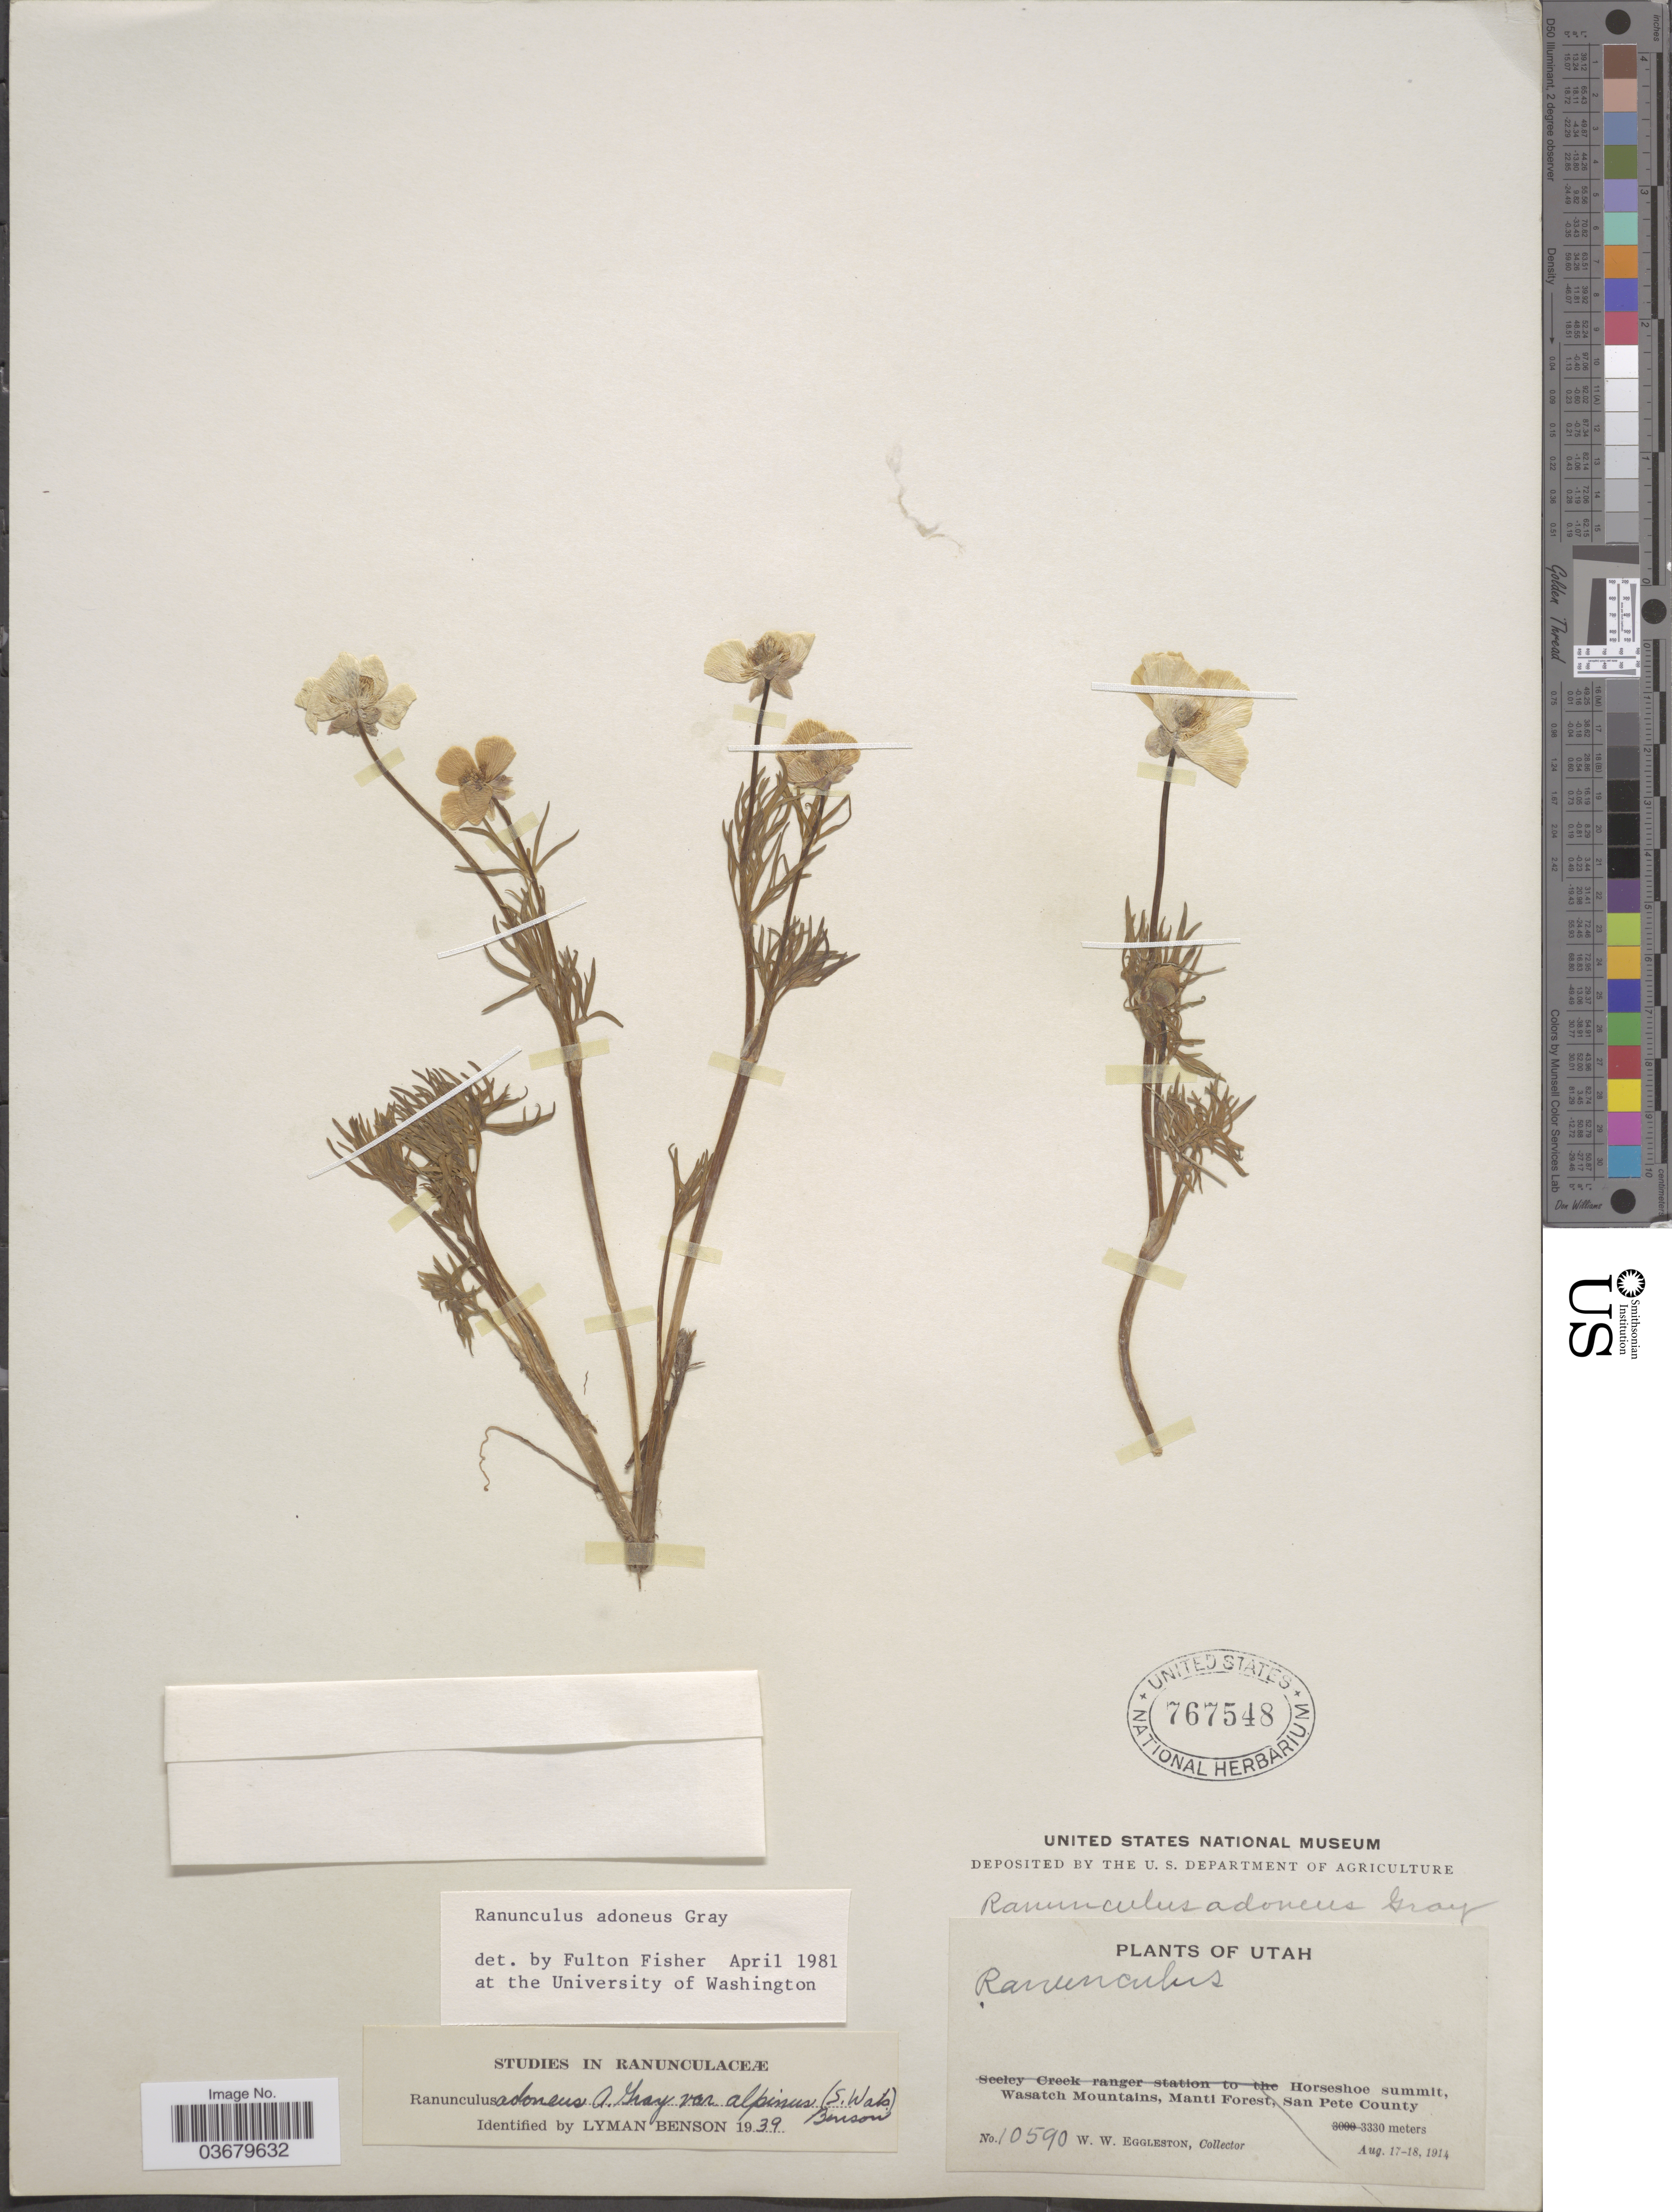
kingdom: Plantae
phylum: Tracheophyta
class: Magnoliopsida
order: Ranunculales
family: Ranunculaceae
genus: Ranunculus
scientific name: Ranunculus adoneus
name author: A. Gray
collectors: W. W. Eggleston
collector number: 10590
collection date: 1914-08-17/1914-08-18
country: United States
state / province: Utah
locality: Horseshoe summit, Wasatch Mountains, Manti Forest, San Pete County.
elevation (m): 3330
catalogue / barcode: US 767548